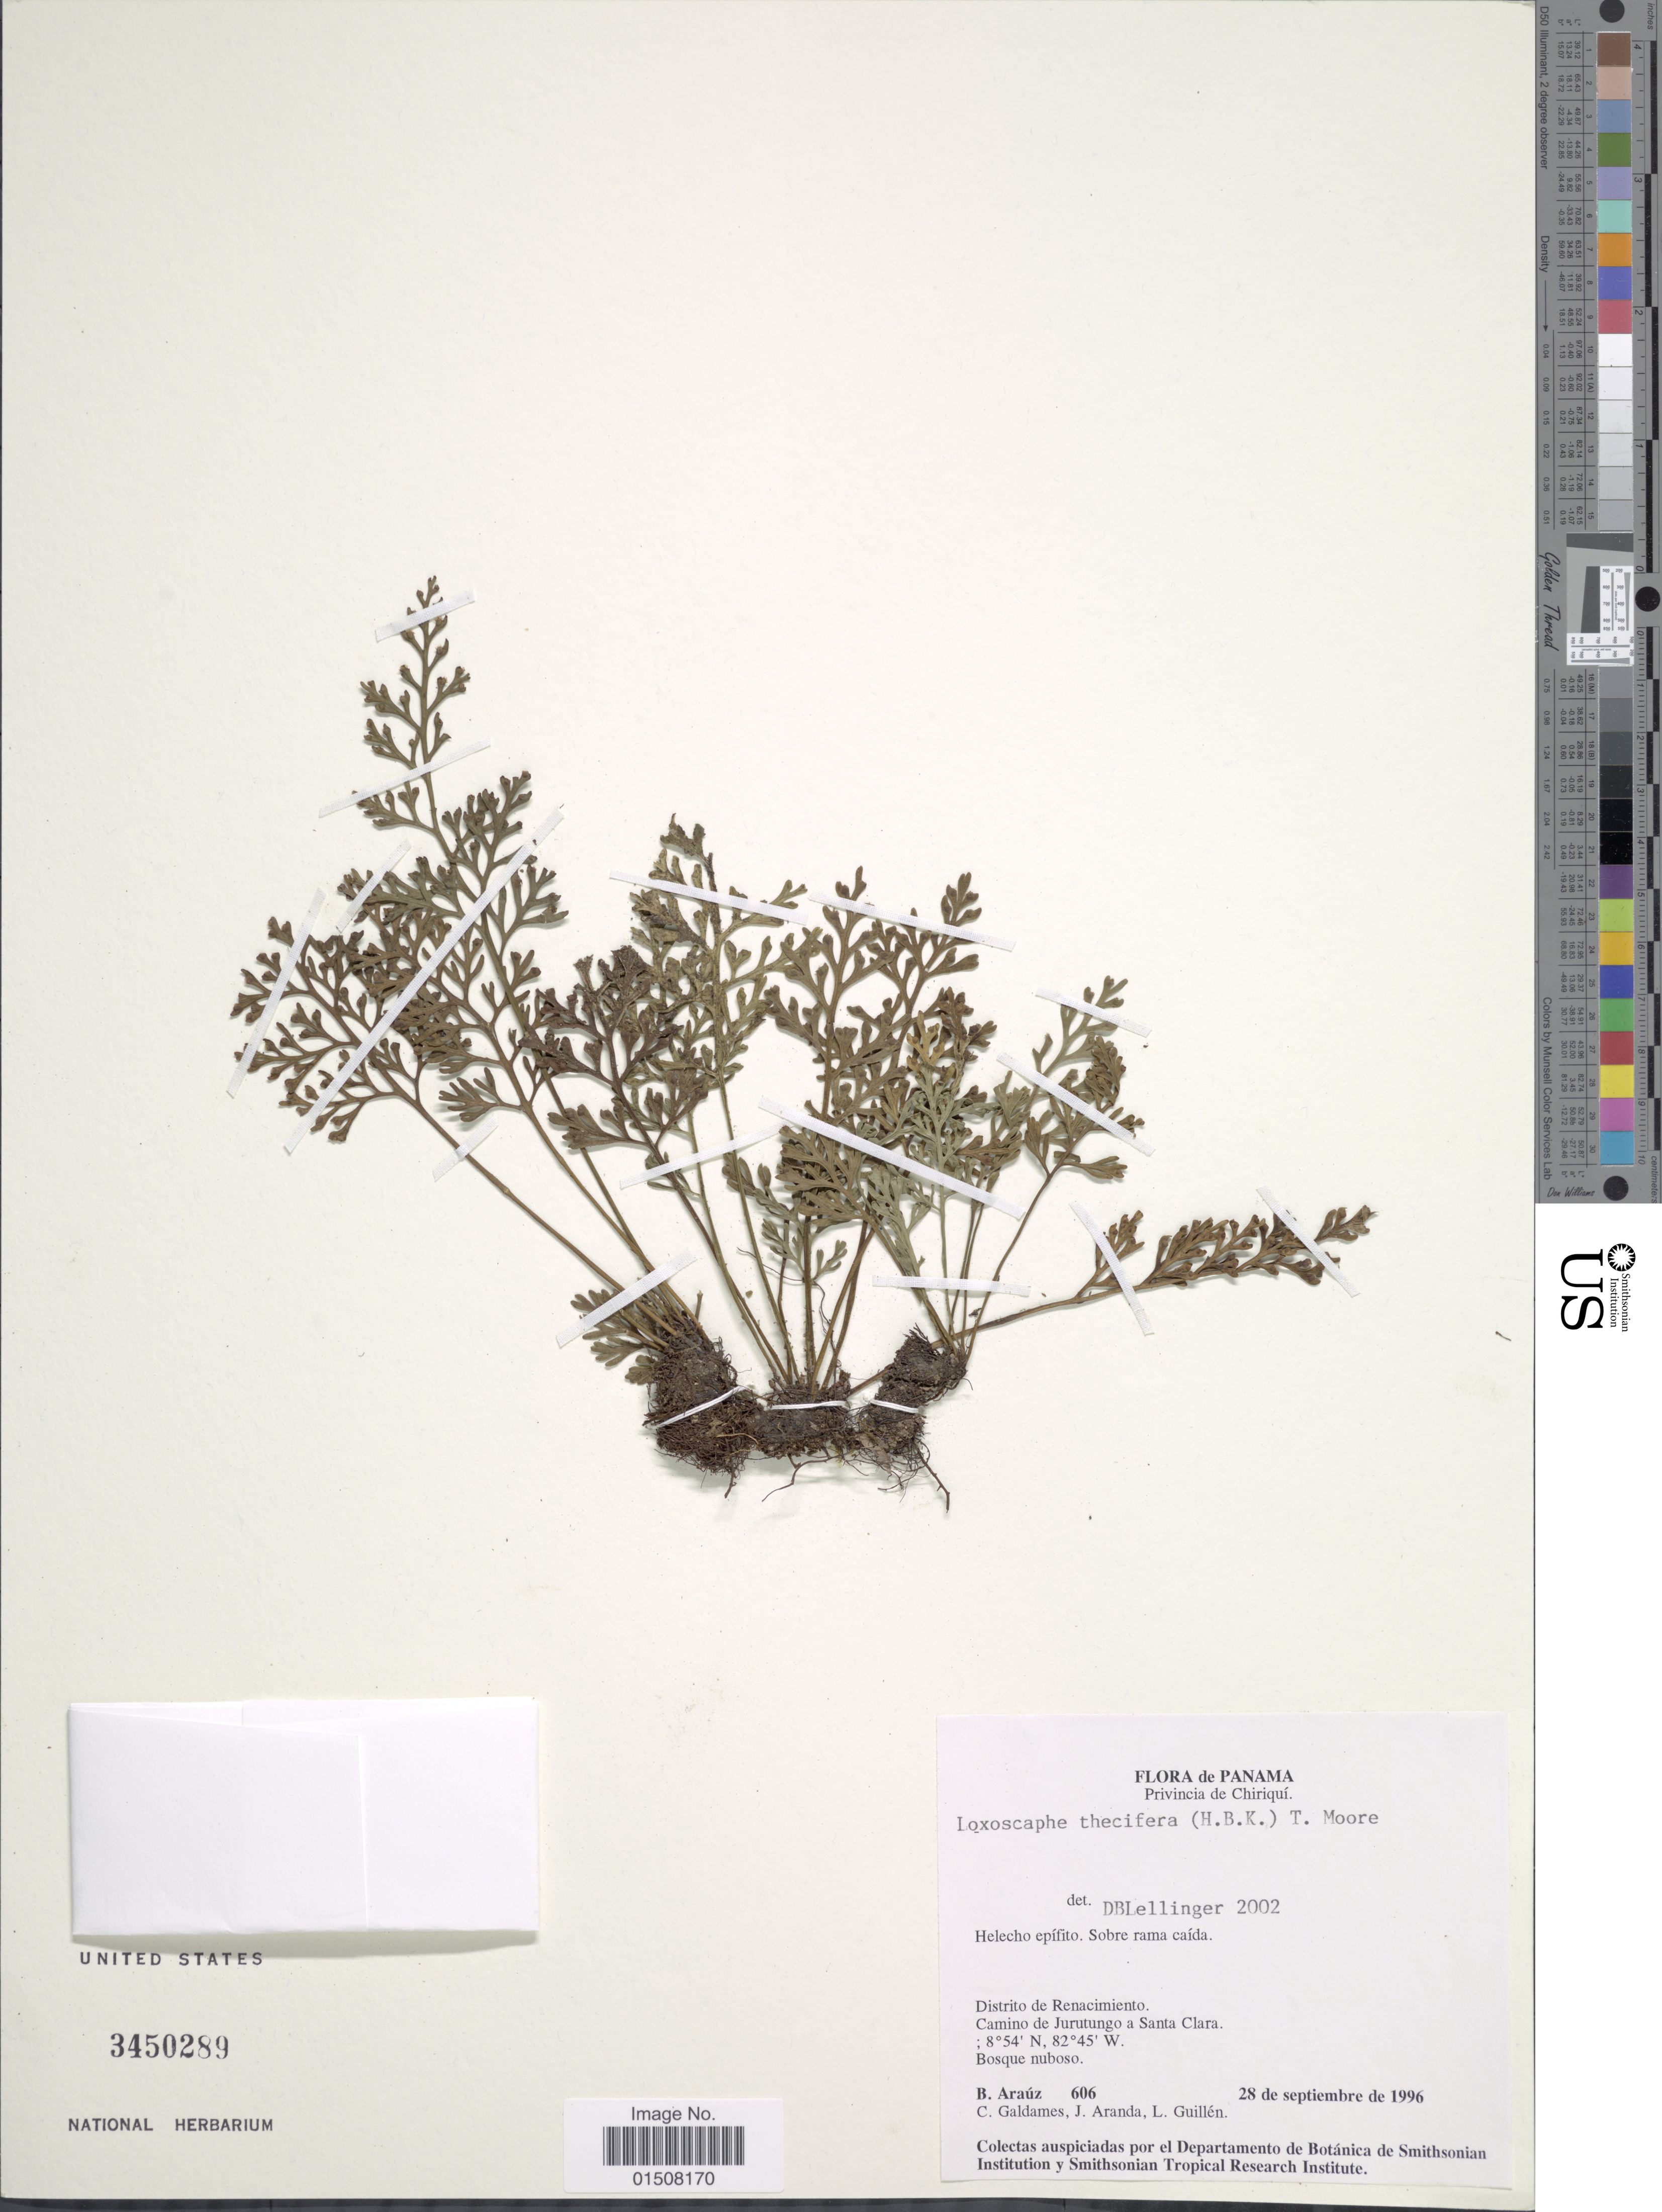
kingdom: Plantae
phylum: Tracheophyta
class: Polypodiopsida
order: Polypodiales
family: Aspleniaceae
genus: Asplenium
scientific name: Asplenium theciferum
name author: (Kunth) Mett.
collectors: B. Araúz, C. Galdames, J. Aranda & L. Guillén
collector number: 606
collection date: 1966-09-28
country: Panama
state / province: Chiriqui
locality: Distrito de Renacimiento, Camino de Jurutungo a Santa Clara, Bosque nuboso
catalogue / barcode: US 3450289